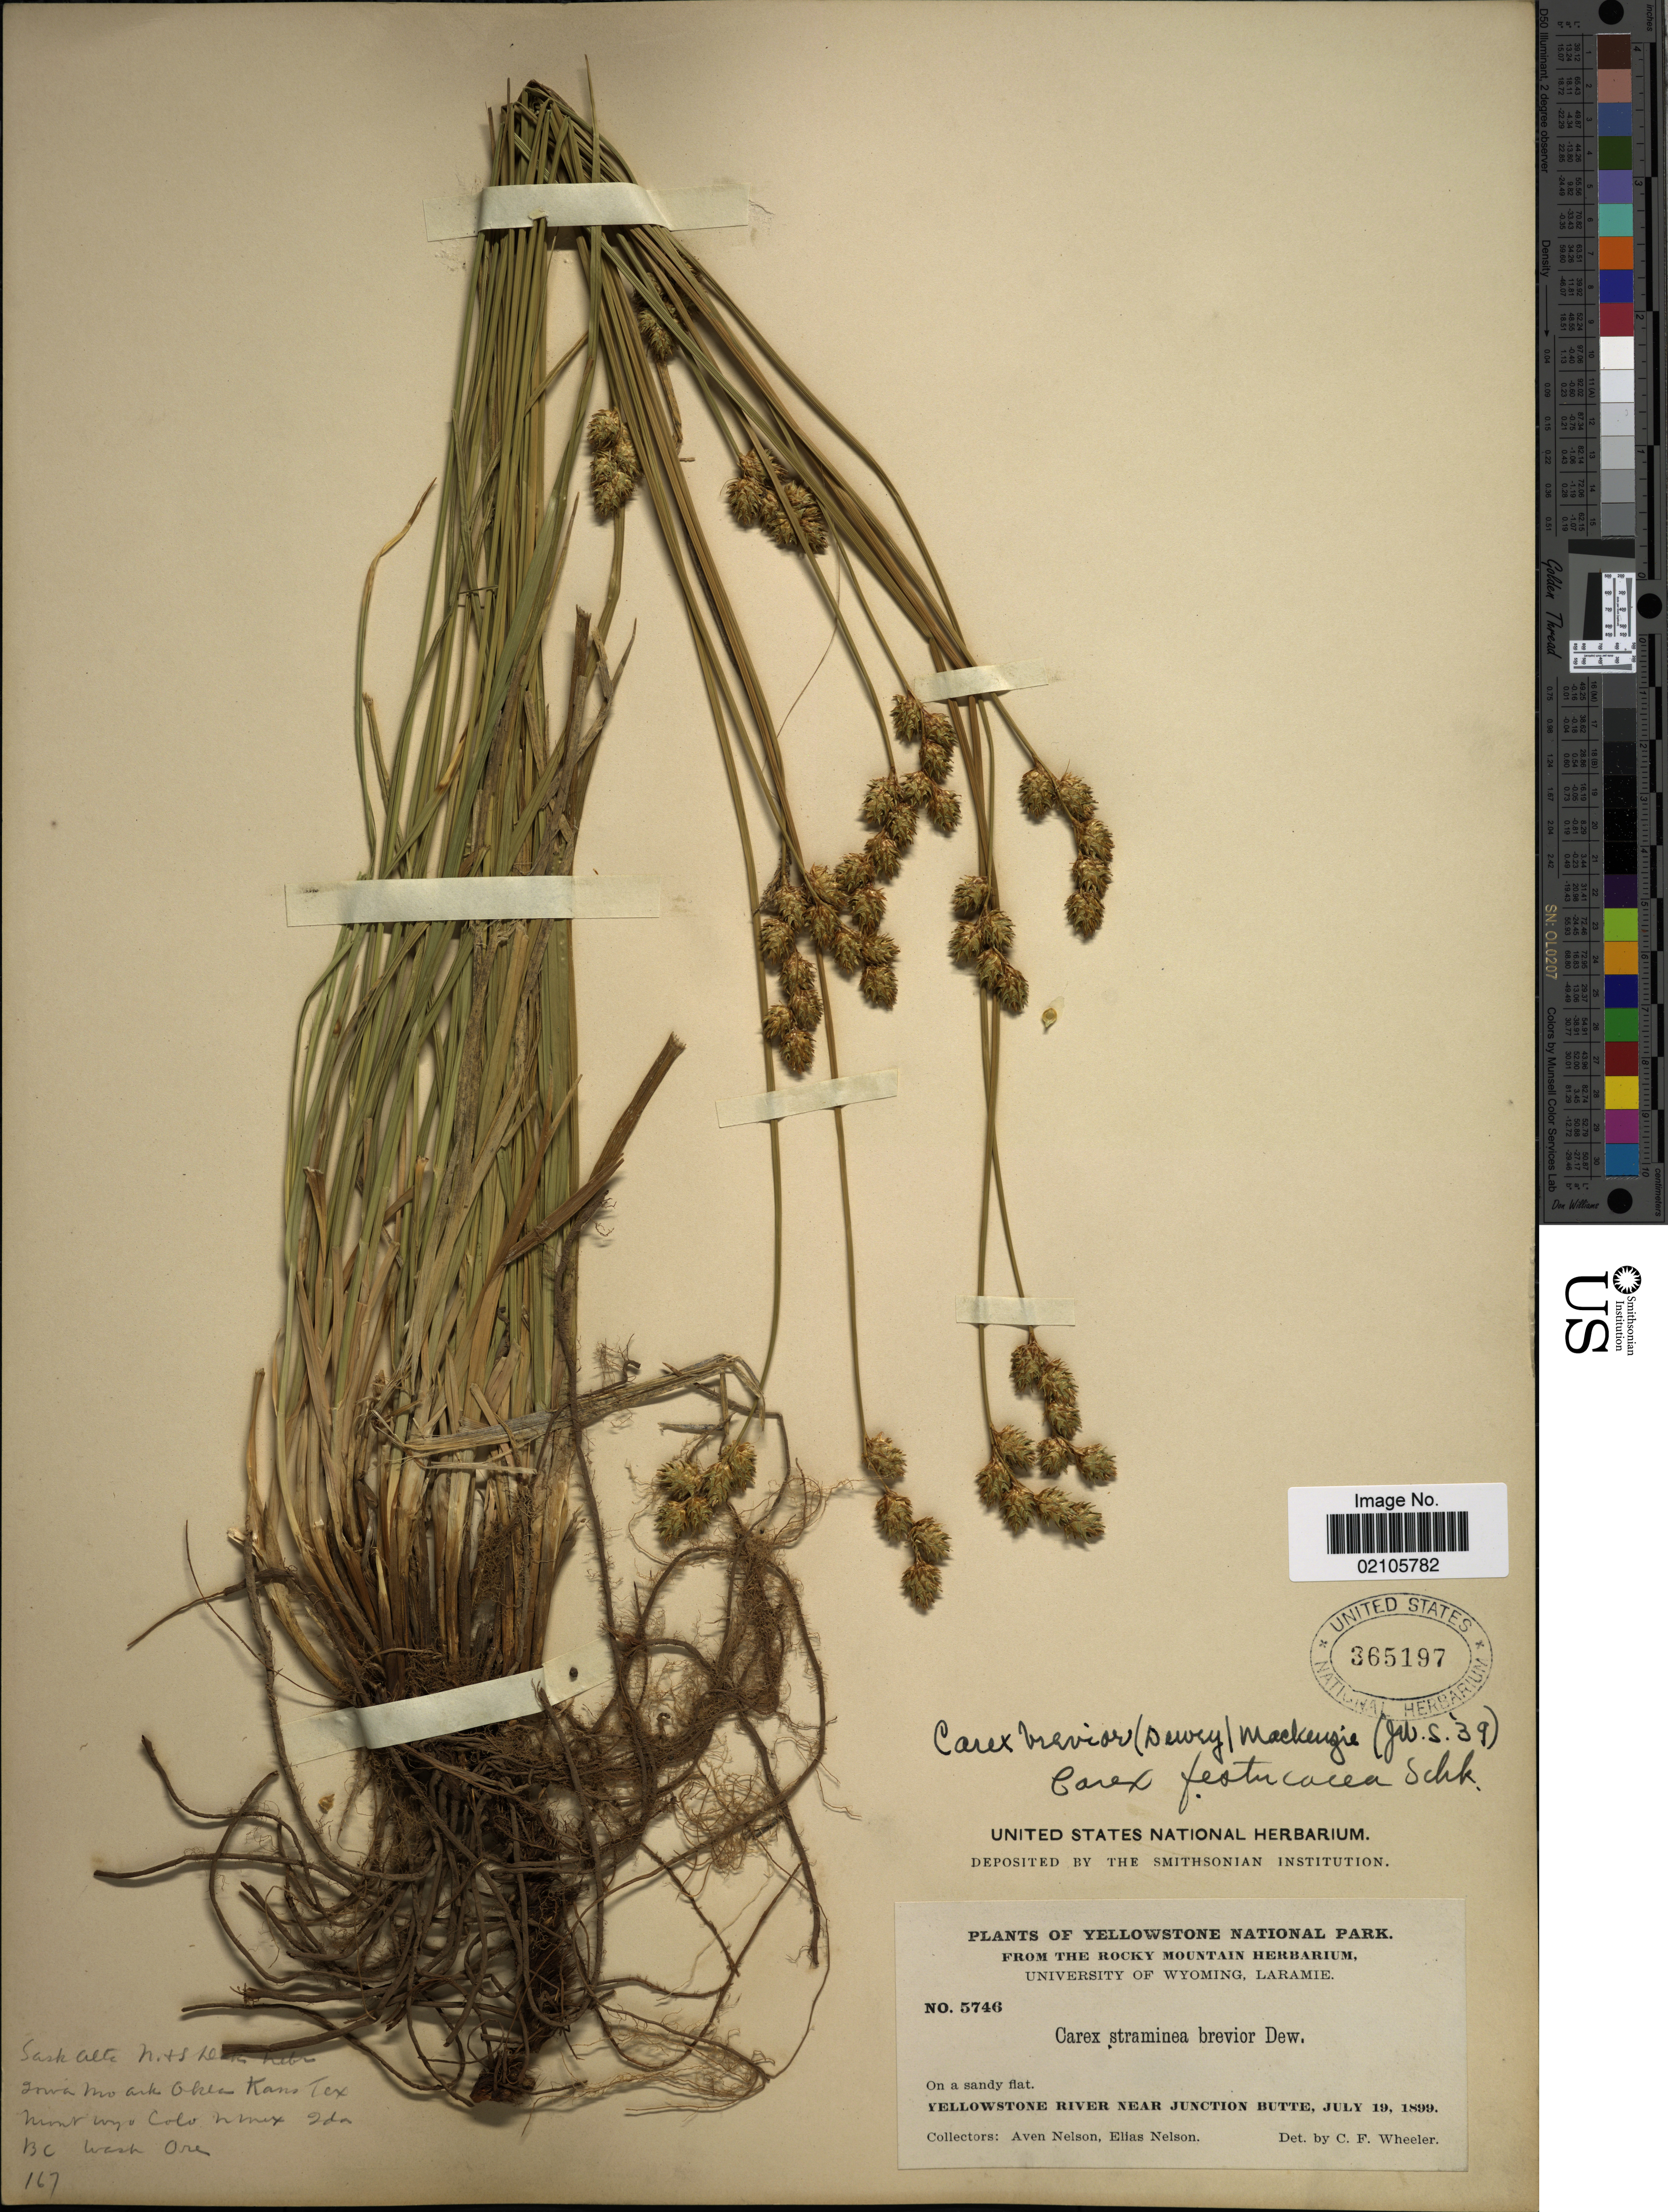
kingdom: Plantae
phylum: Tracheophyta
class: Liliopsida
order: Poales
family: Cyperaceae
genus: Carex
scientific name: Carex brevior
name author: (Dewey) Mack. ex Lunell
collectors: A. Nelson & E. Nelson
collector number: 5746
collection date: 1899-07-19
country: United States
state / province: Wyoming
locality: Yellowstone National Park, Yelowstone River near junction Butte.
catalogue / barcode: US 365197